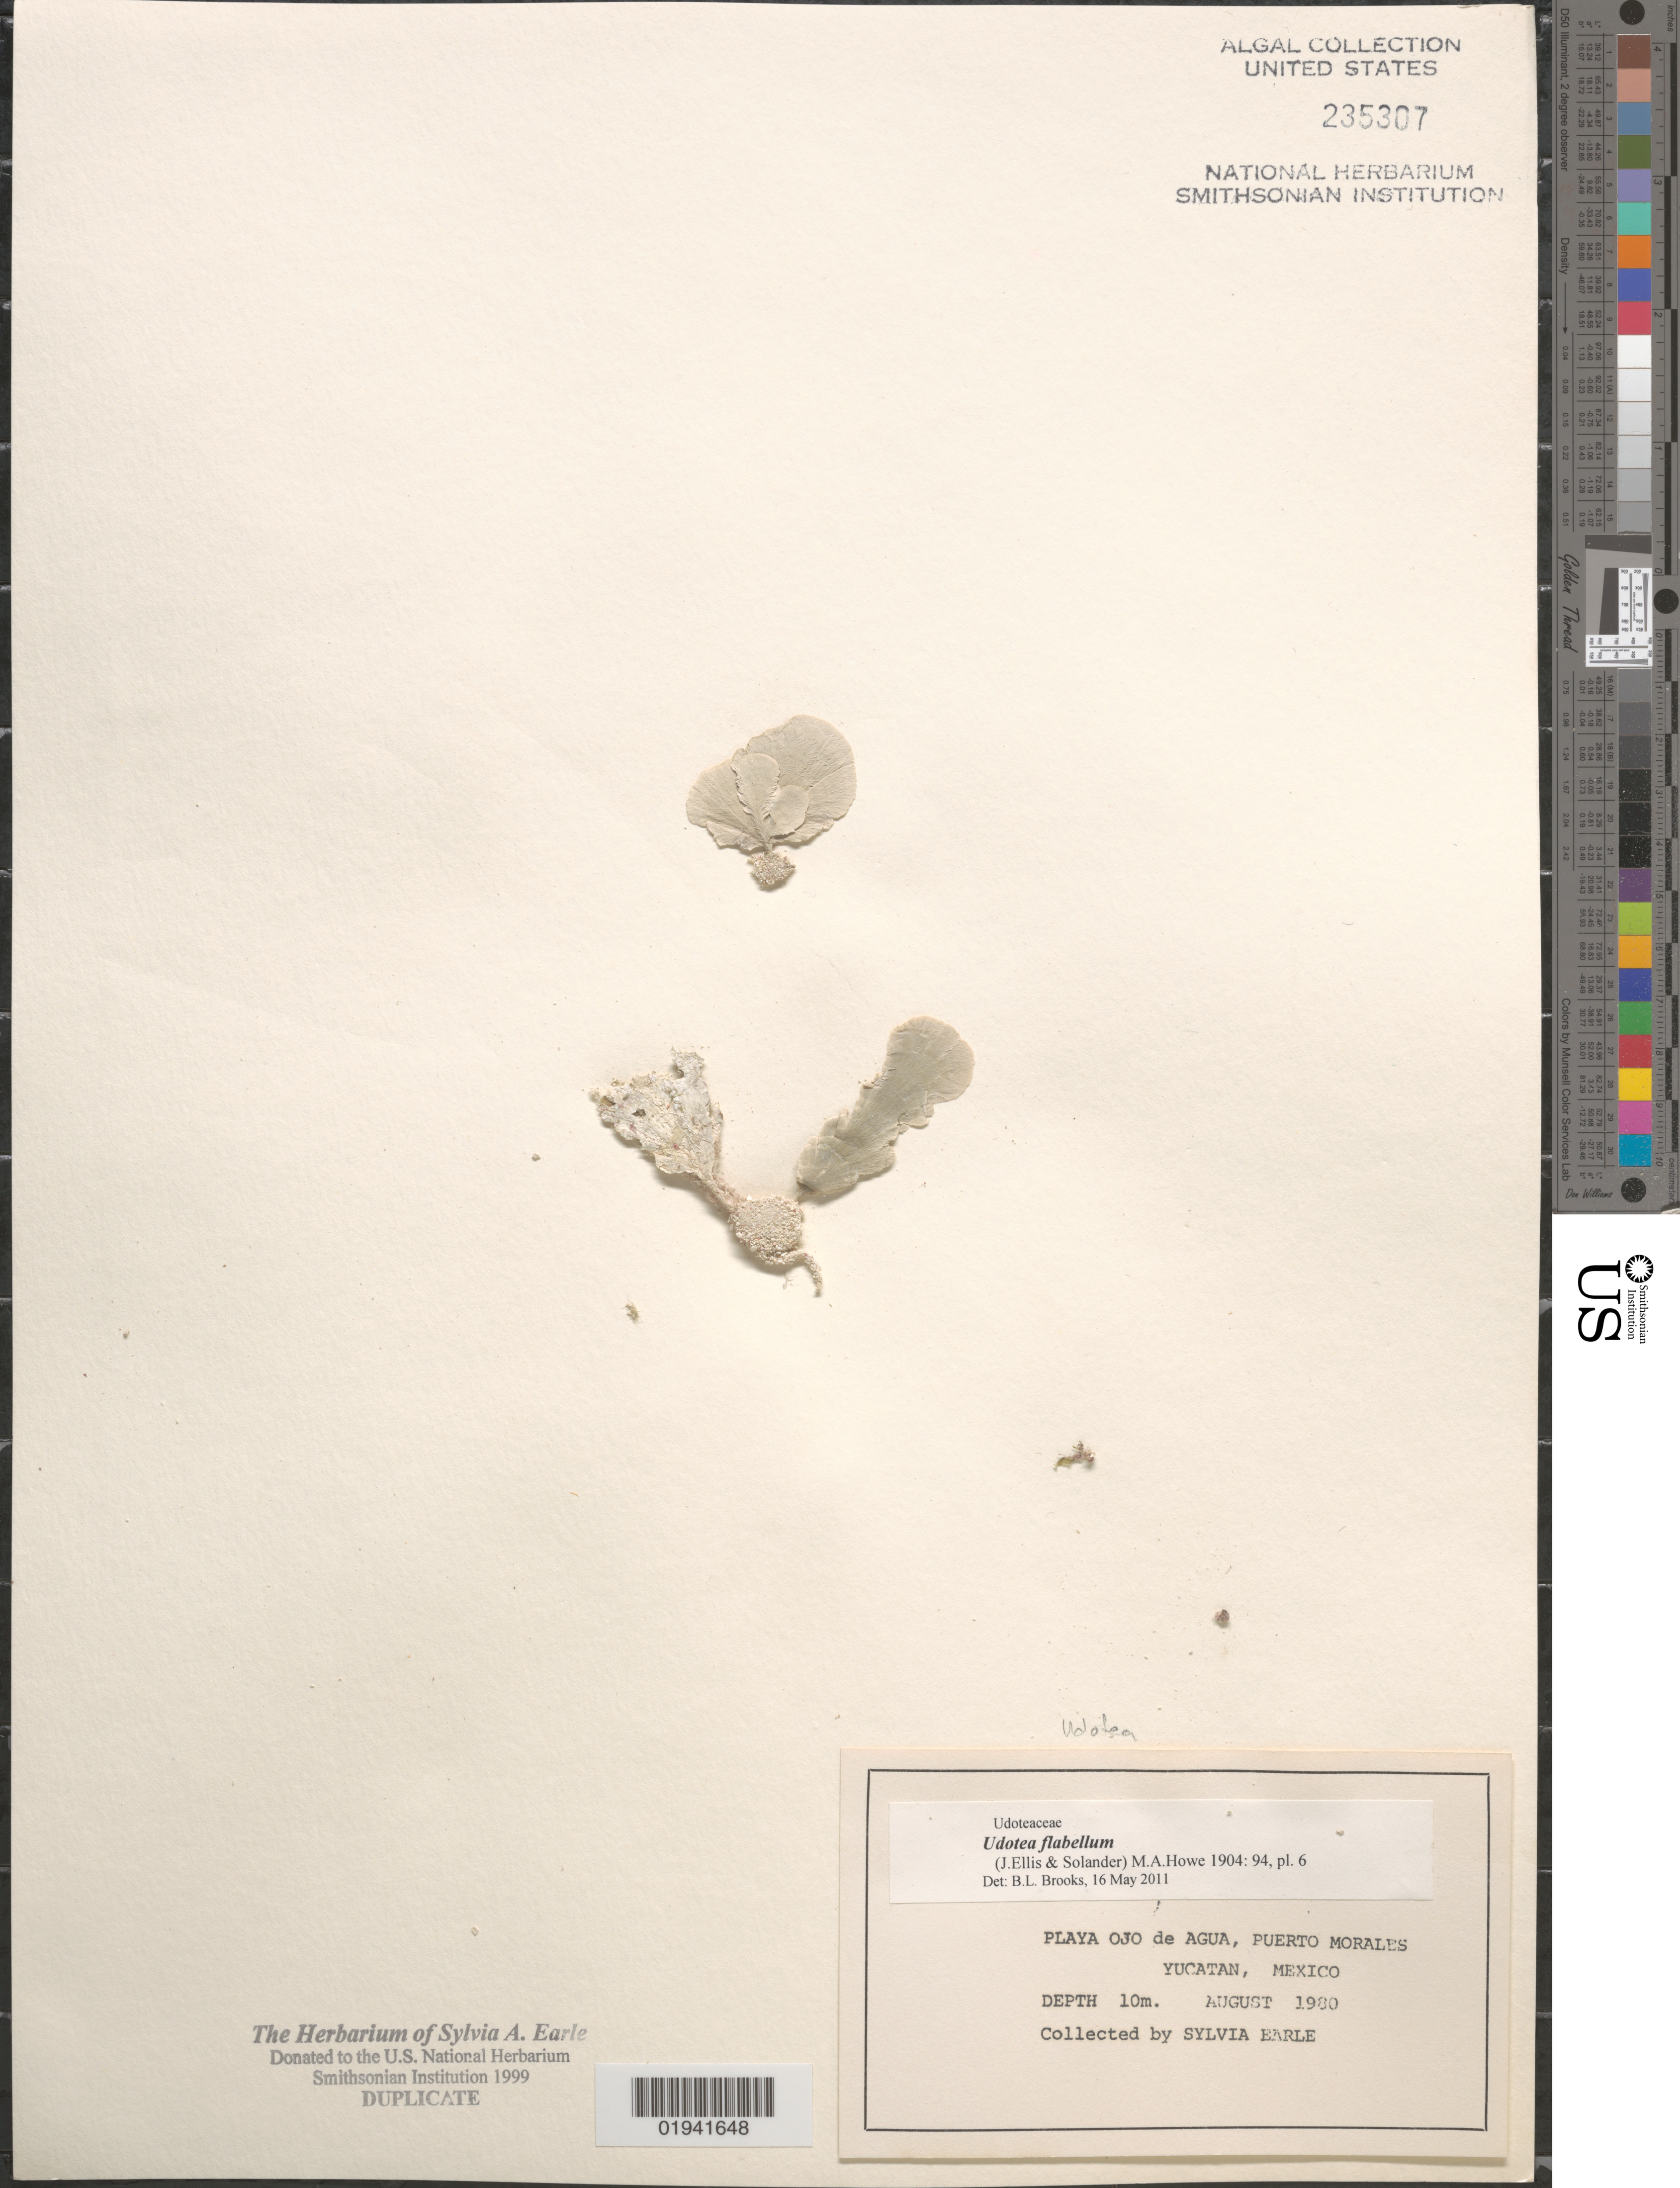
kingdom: Plantae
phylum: Chlorophyta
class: Ulvophyceae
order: Bryopsidales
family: Udoteaceae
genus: Udotea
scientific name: Udotea flabellum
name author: (J. Ellis & Sol.) M. Howe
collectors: S. A. Earle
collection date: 1980-08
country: Mexico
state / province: Yucatán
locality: Playa Ojo de Agua, Puerto Morales.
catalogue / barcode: US 235307